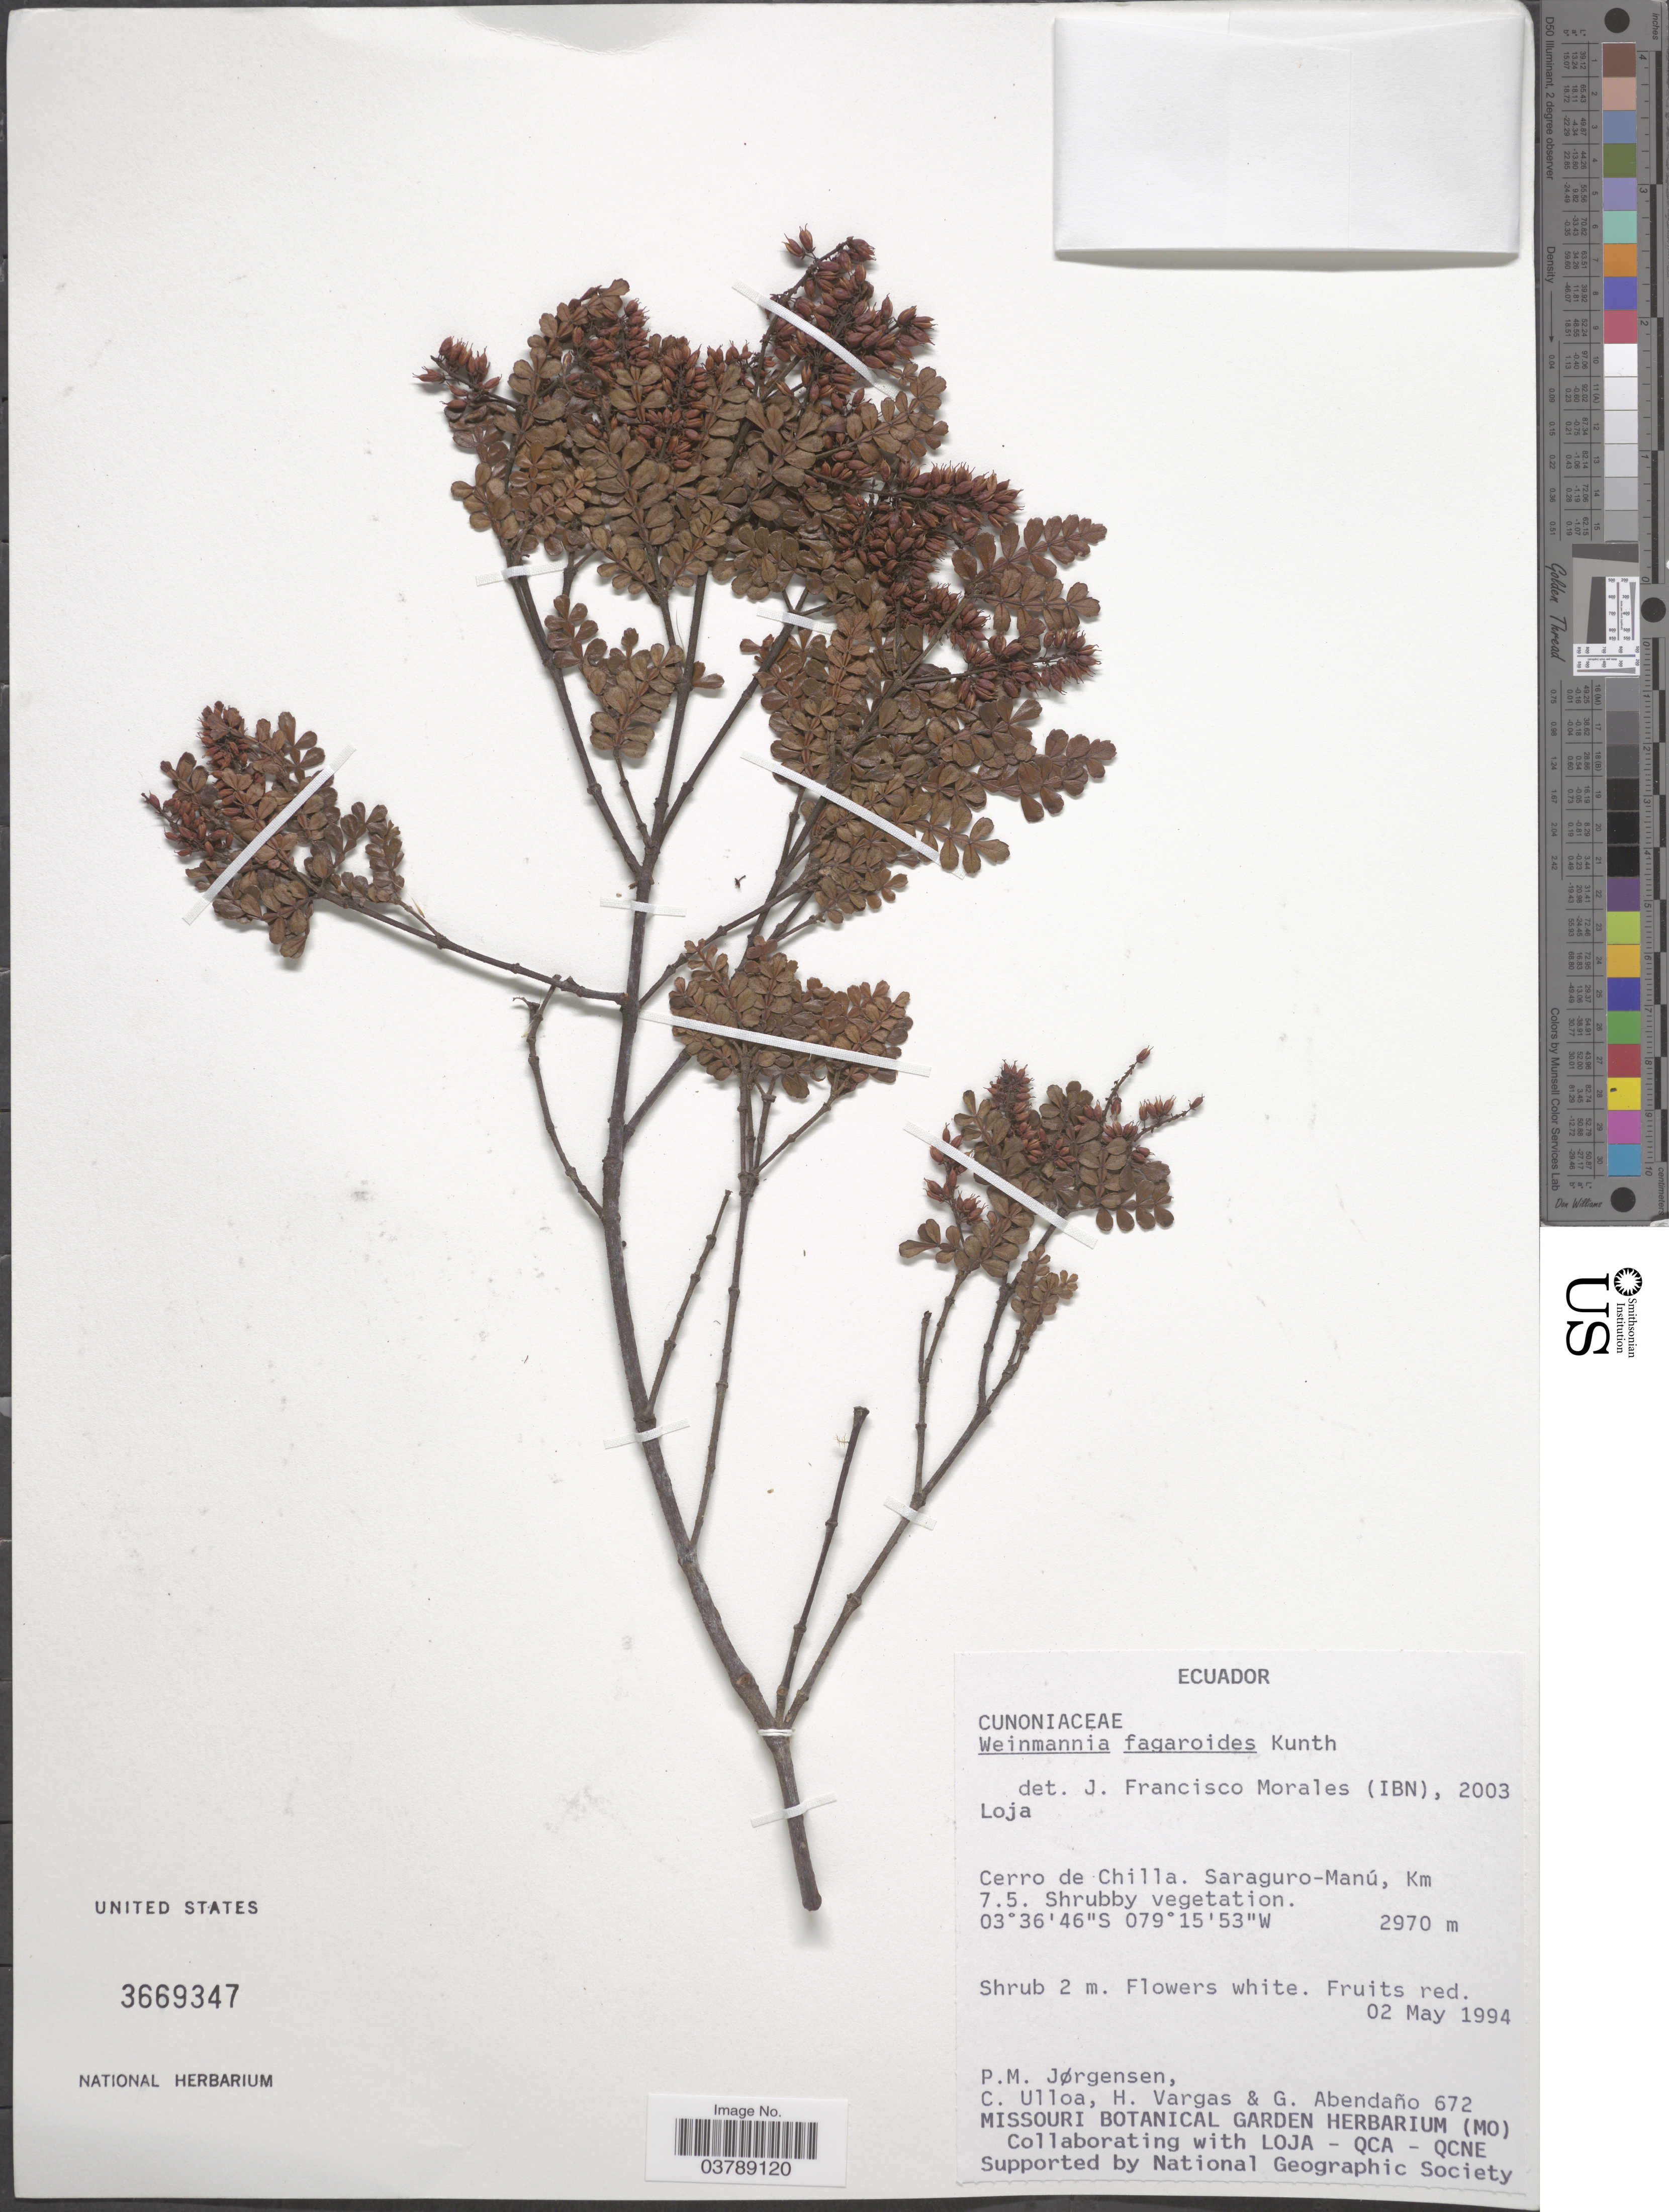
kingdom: Plantae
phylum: Tracheophyta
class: Magnoliopsida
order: Oxalidales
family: Cunoniaceae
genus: Weinmannia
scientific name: Weinmannia fagaroides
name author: Kunth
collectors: P. Jørgensen, C. Ulloa, H. Vargas & G. Abendaño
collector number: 672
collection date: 1994-05-02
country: Ecuador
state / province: Loja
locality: Cerro de Chilla. Saraguro-Manú, Km 7.5.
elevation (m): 2970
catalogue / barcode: US 3669347